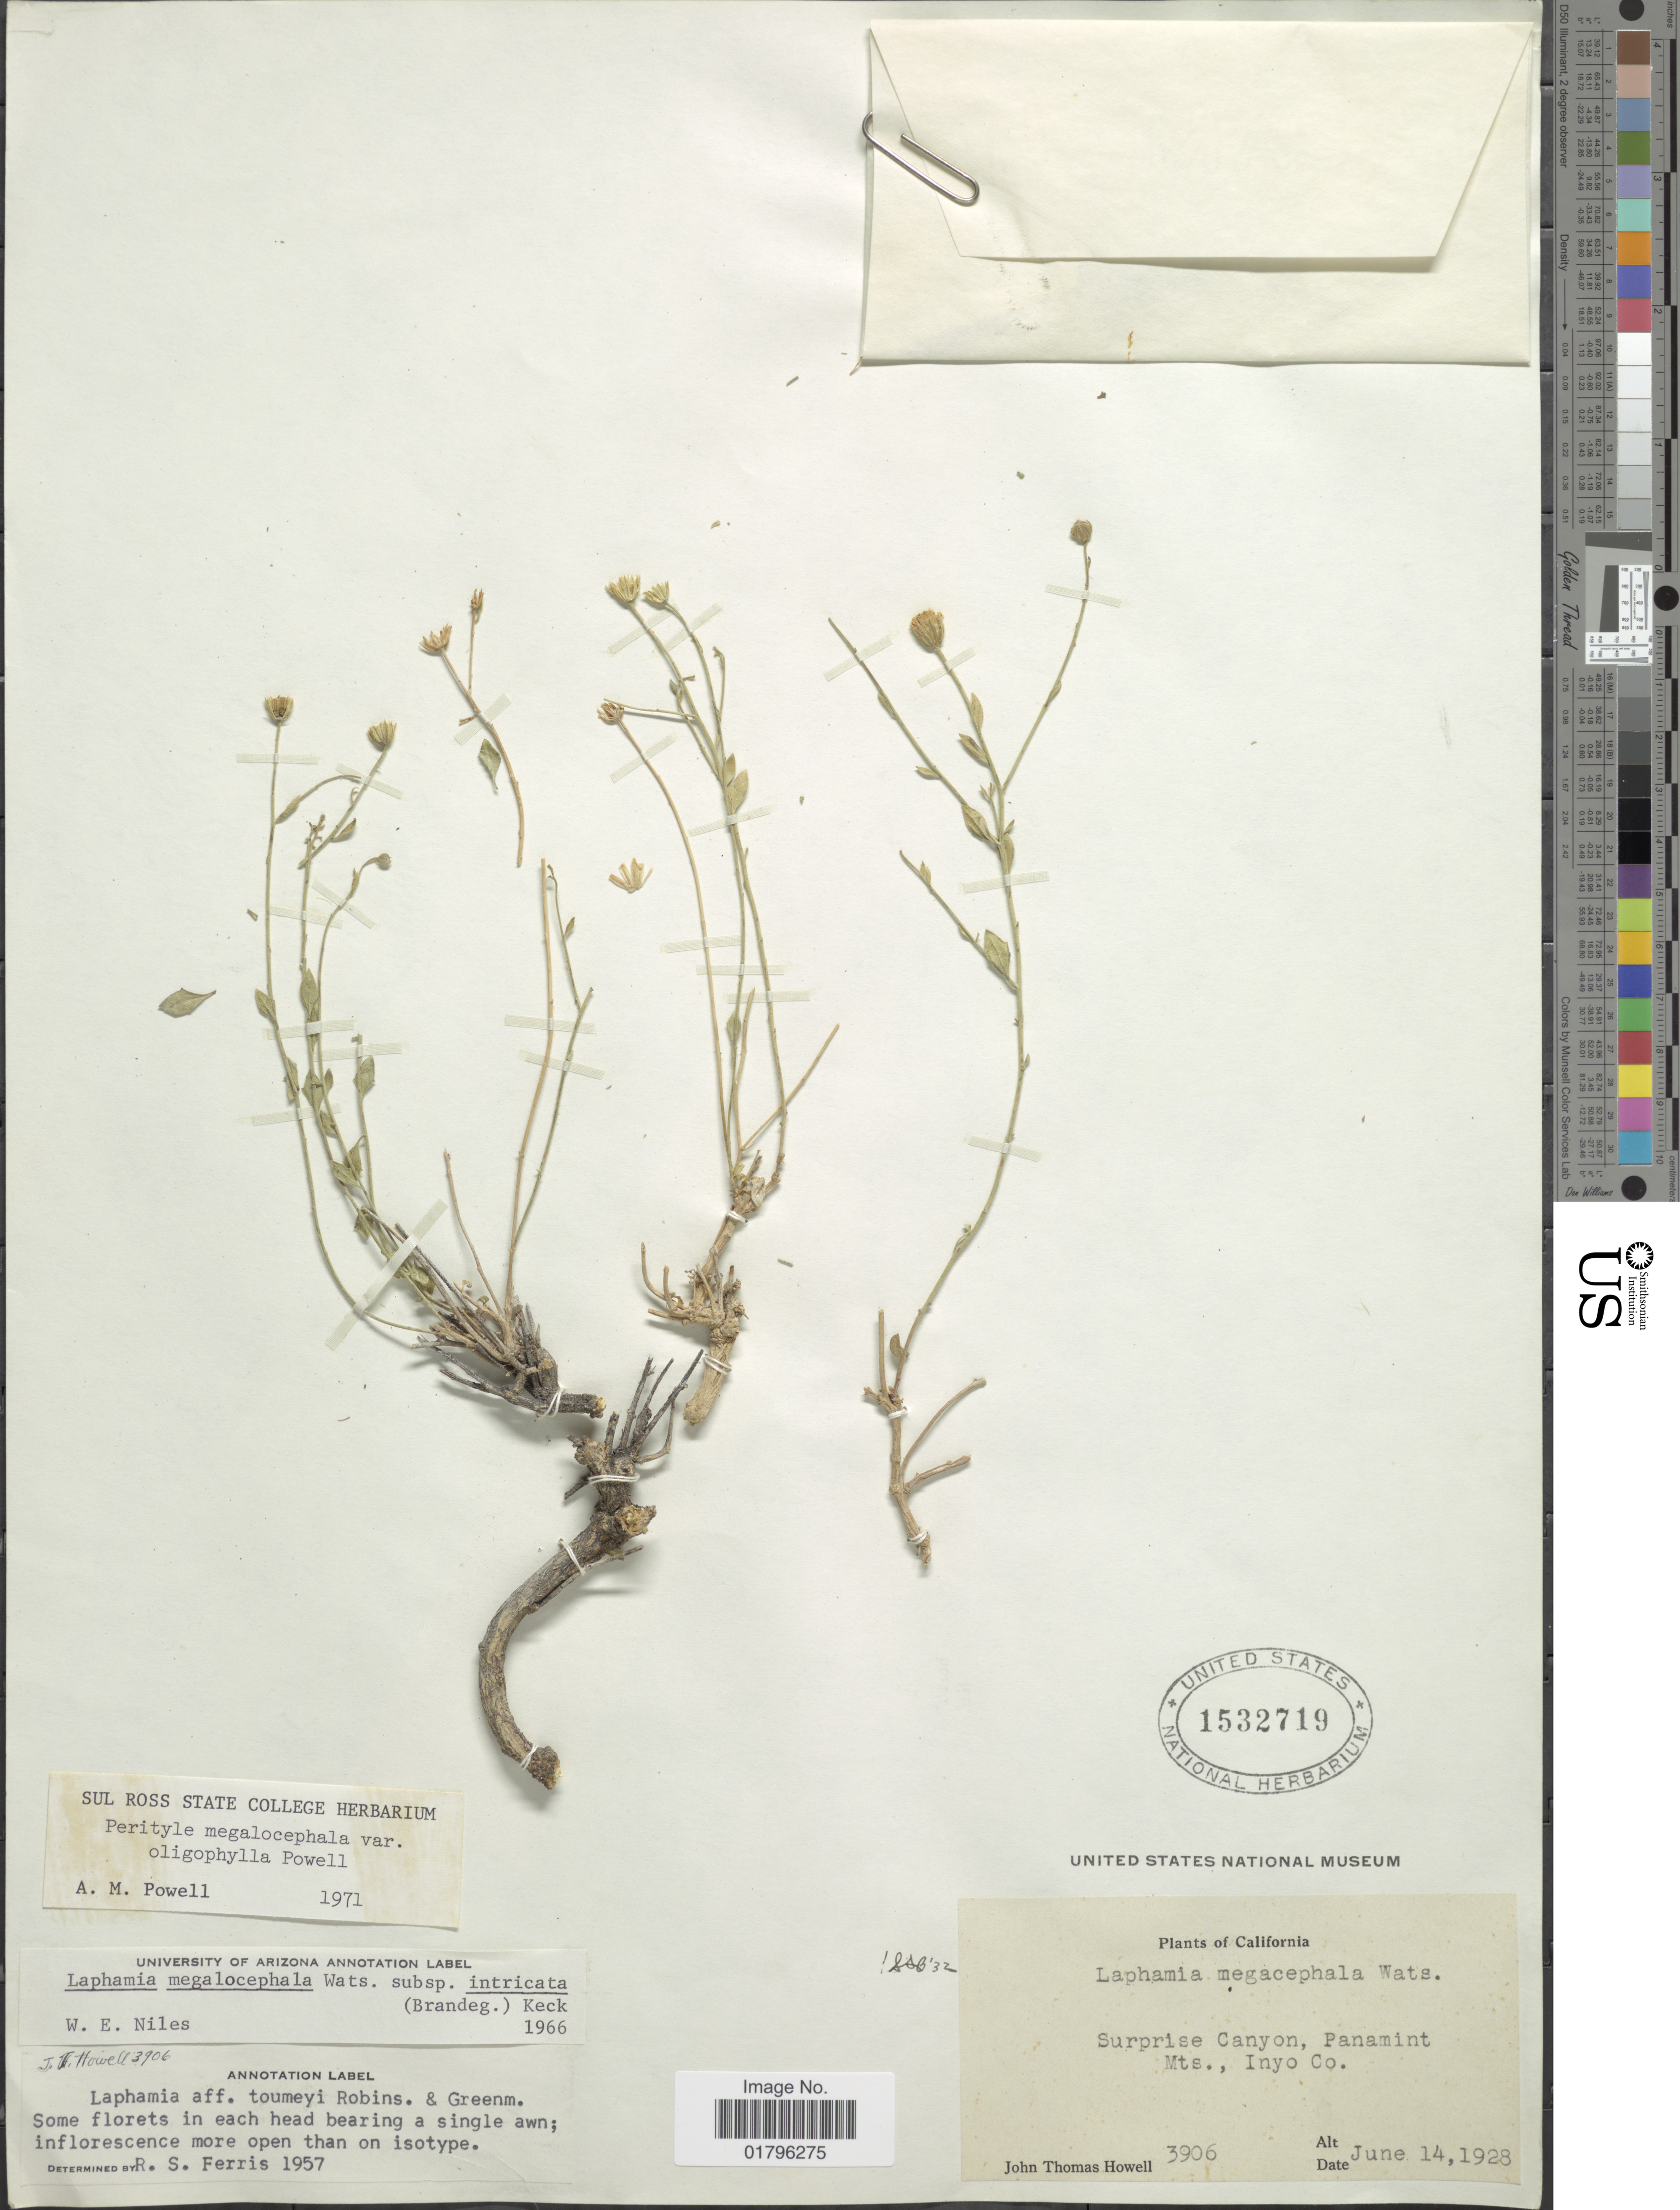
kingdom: Plantae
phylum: Tracheophyta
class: Magnoliopsida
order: Asterales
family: Asteraceae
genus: Perityle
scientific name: Perityle megalocephala var. oligophylla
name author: A.M. Powell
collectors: J. T. Howell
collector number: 3906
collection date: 1928-06-14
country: United States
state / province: California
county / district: Inyo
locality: Surprise Canyon, Panamint Mts., Inyo Co.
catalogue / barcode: US 1532719